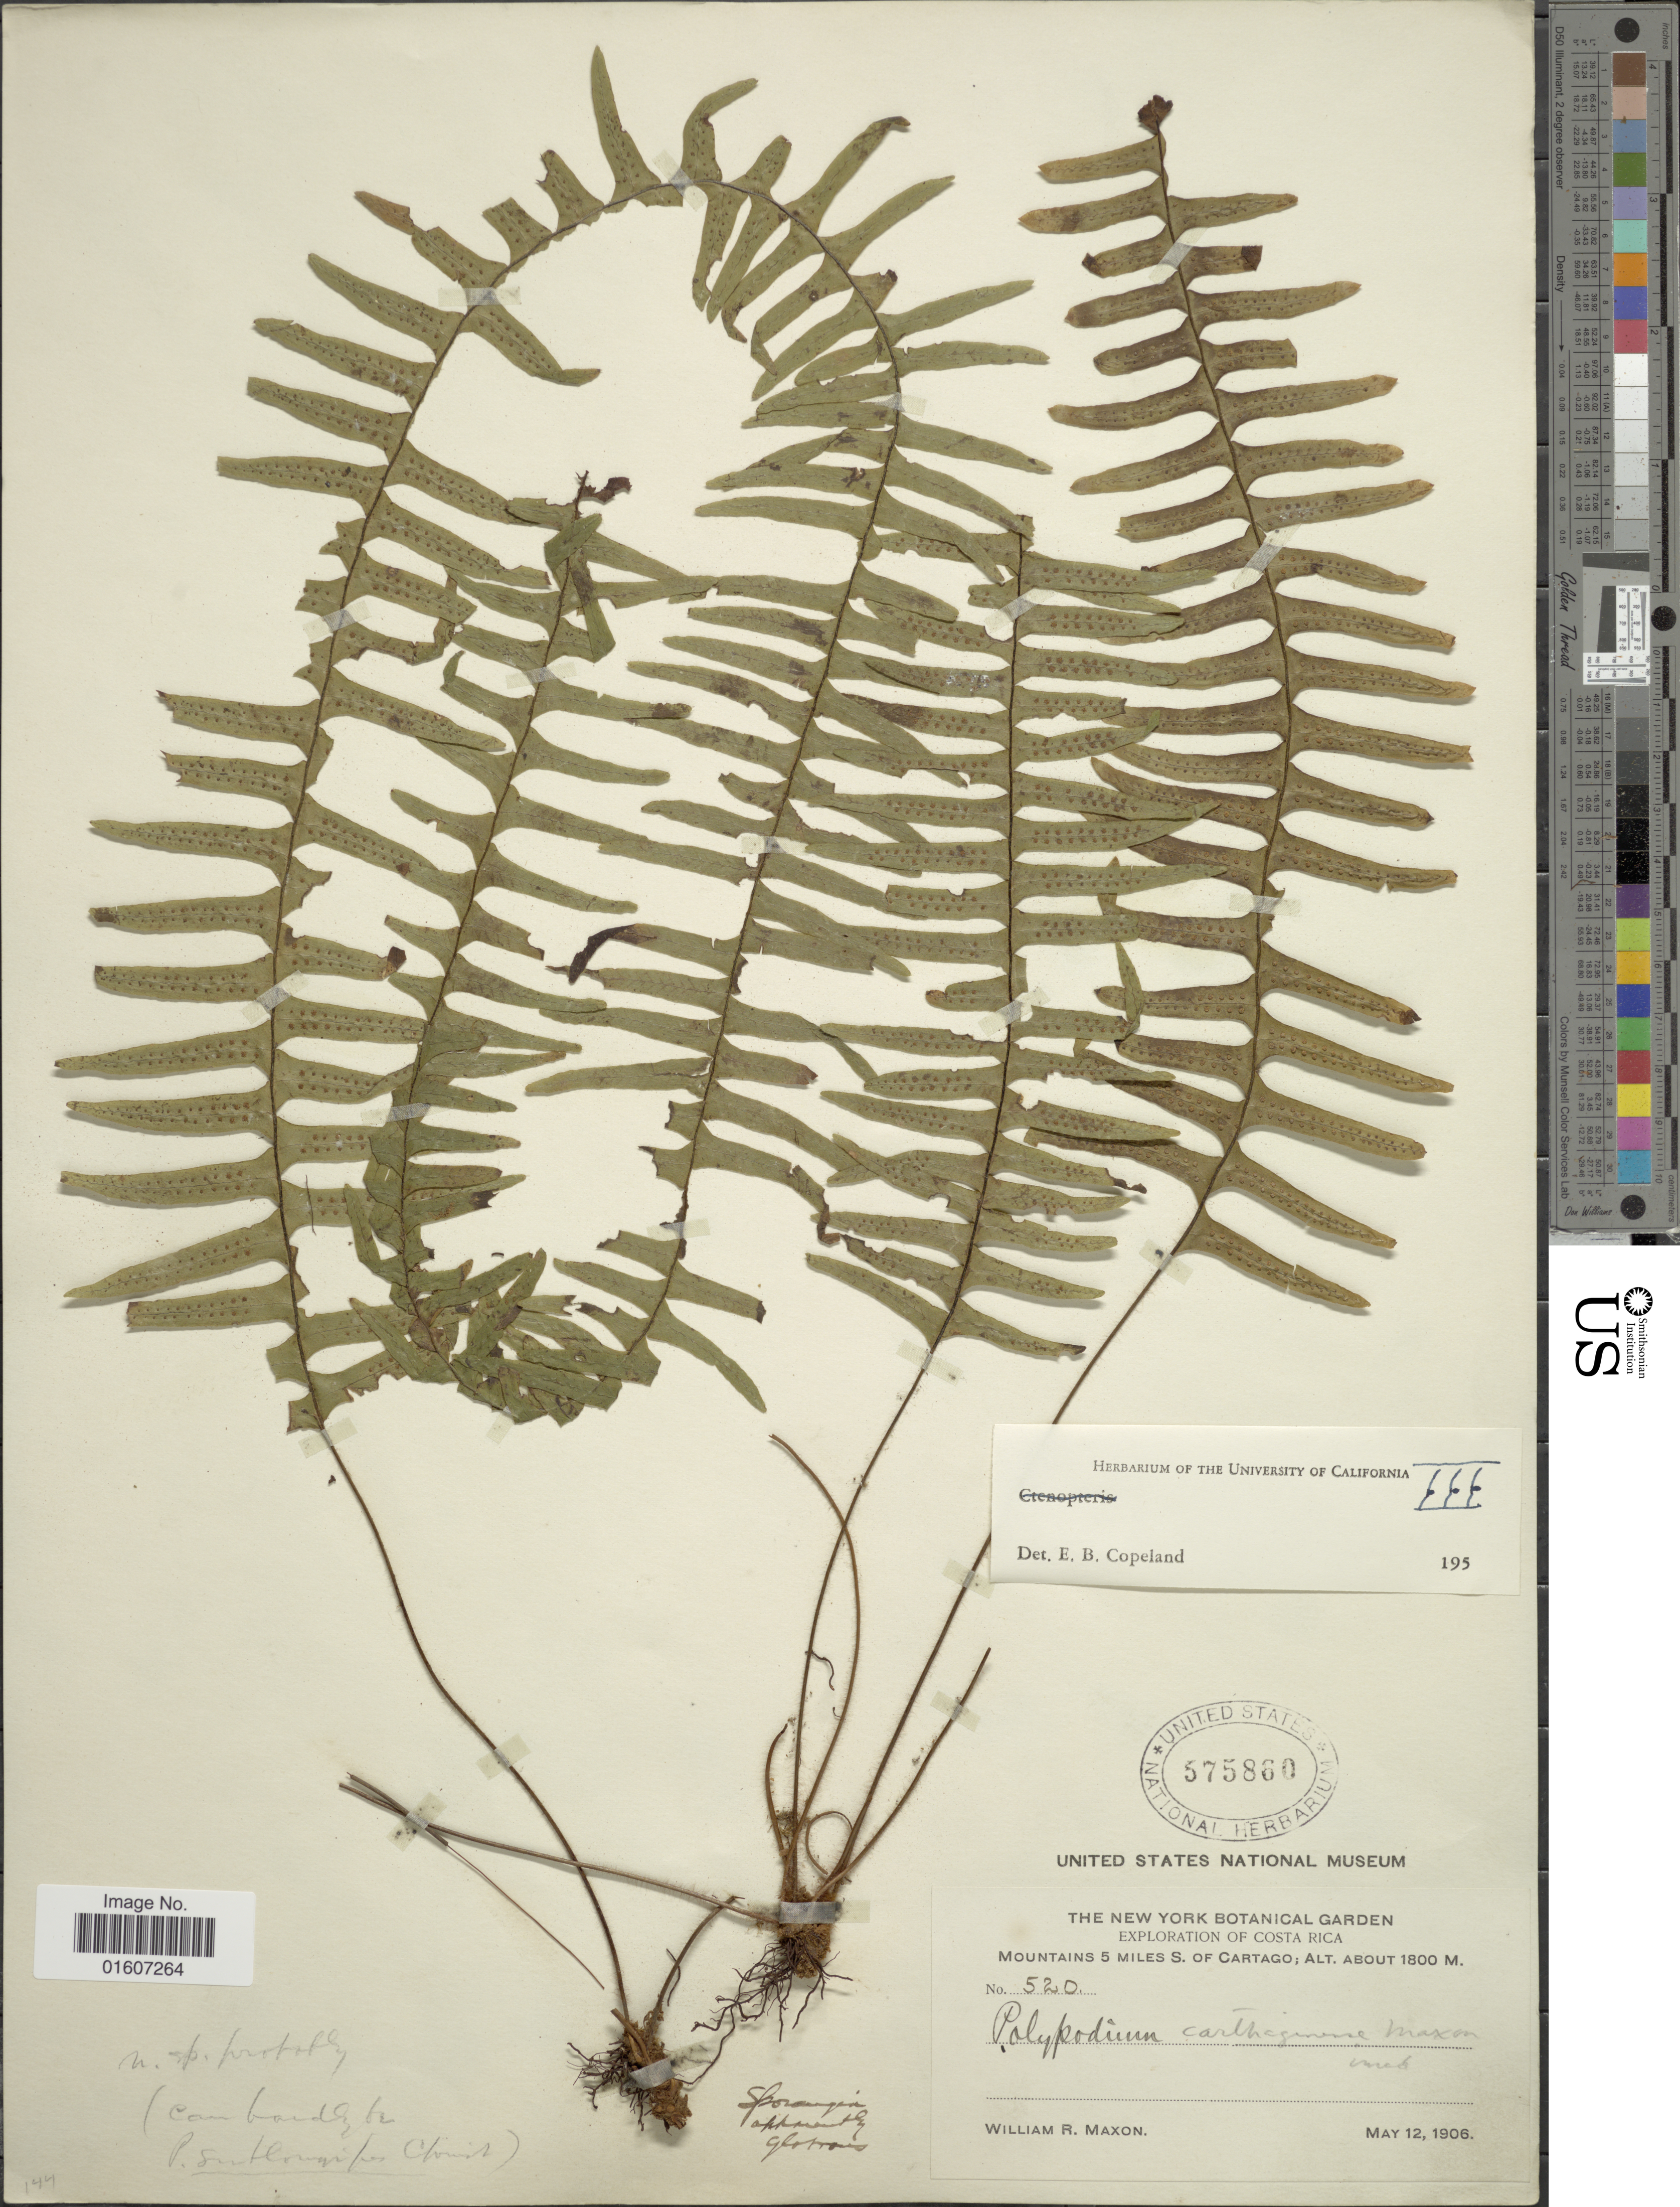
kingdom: Plantae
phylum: Tracheophyta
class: Polypodiopsida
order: Polypodiales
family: Polypodiaceae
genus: Terpsichore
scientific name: Terpsichore atroviridis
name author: (Copel.) A.R. Sm.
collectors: W. R. Maxon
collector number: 520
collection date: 1906-05-12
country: Costa Rica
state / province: Cartago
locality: Mountains 5 miles S. of Cartago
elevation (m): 1800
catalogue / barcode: US 575860